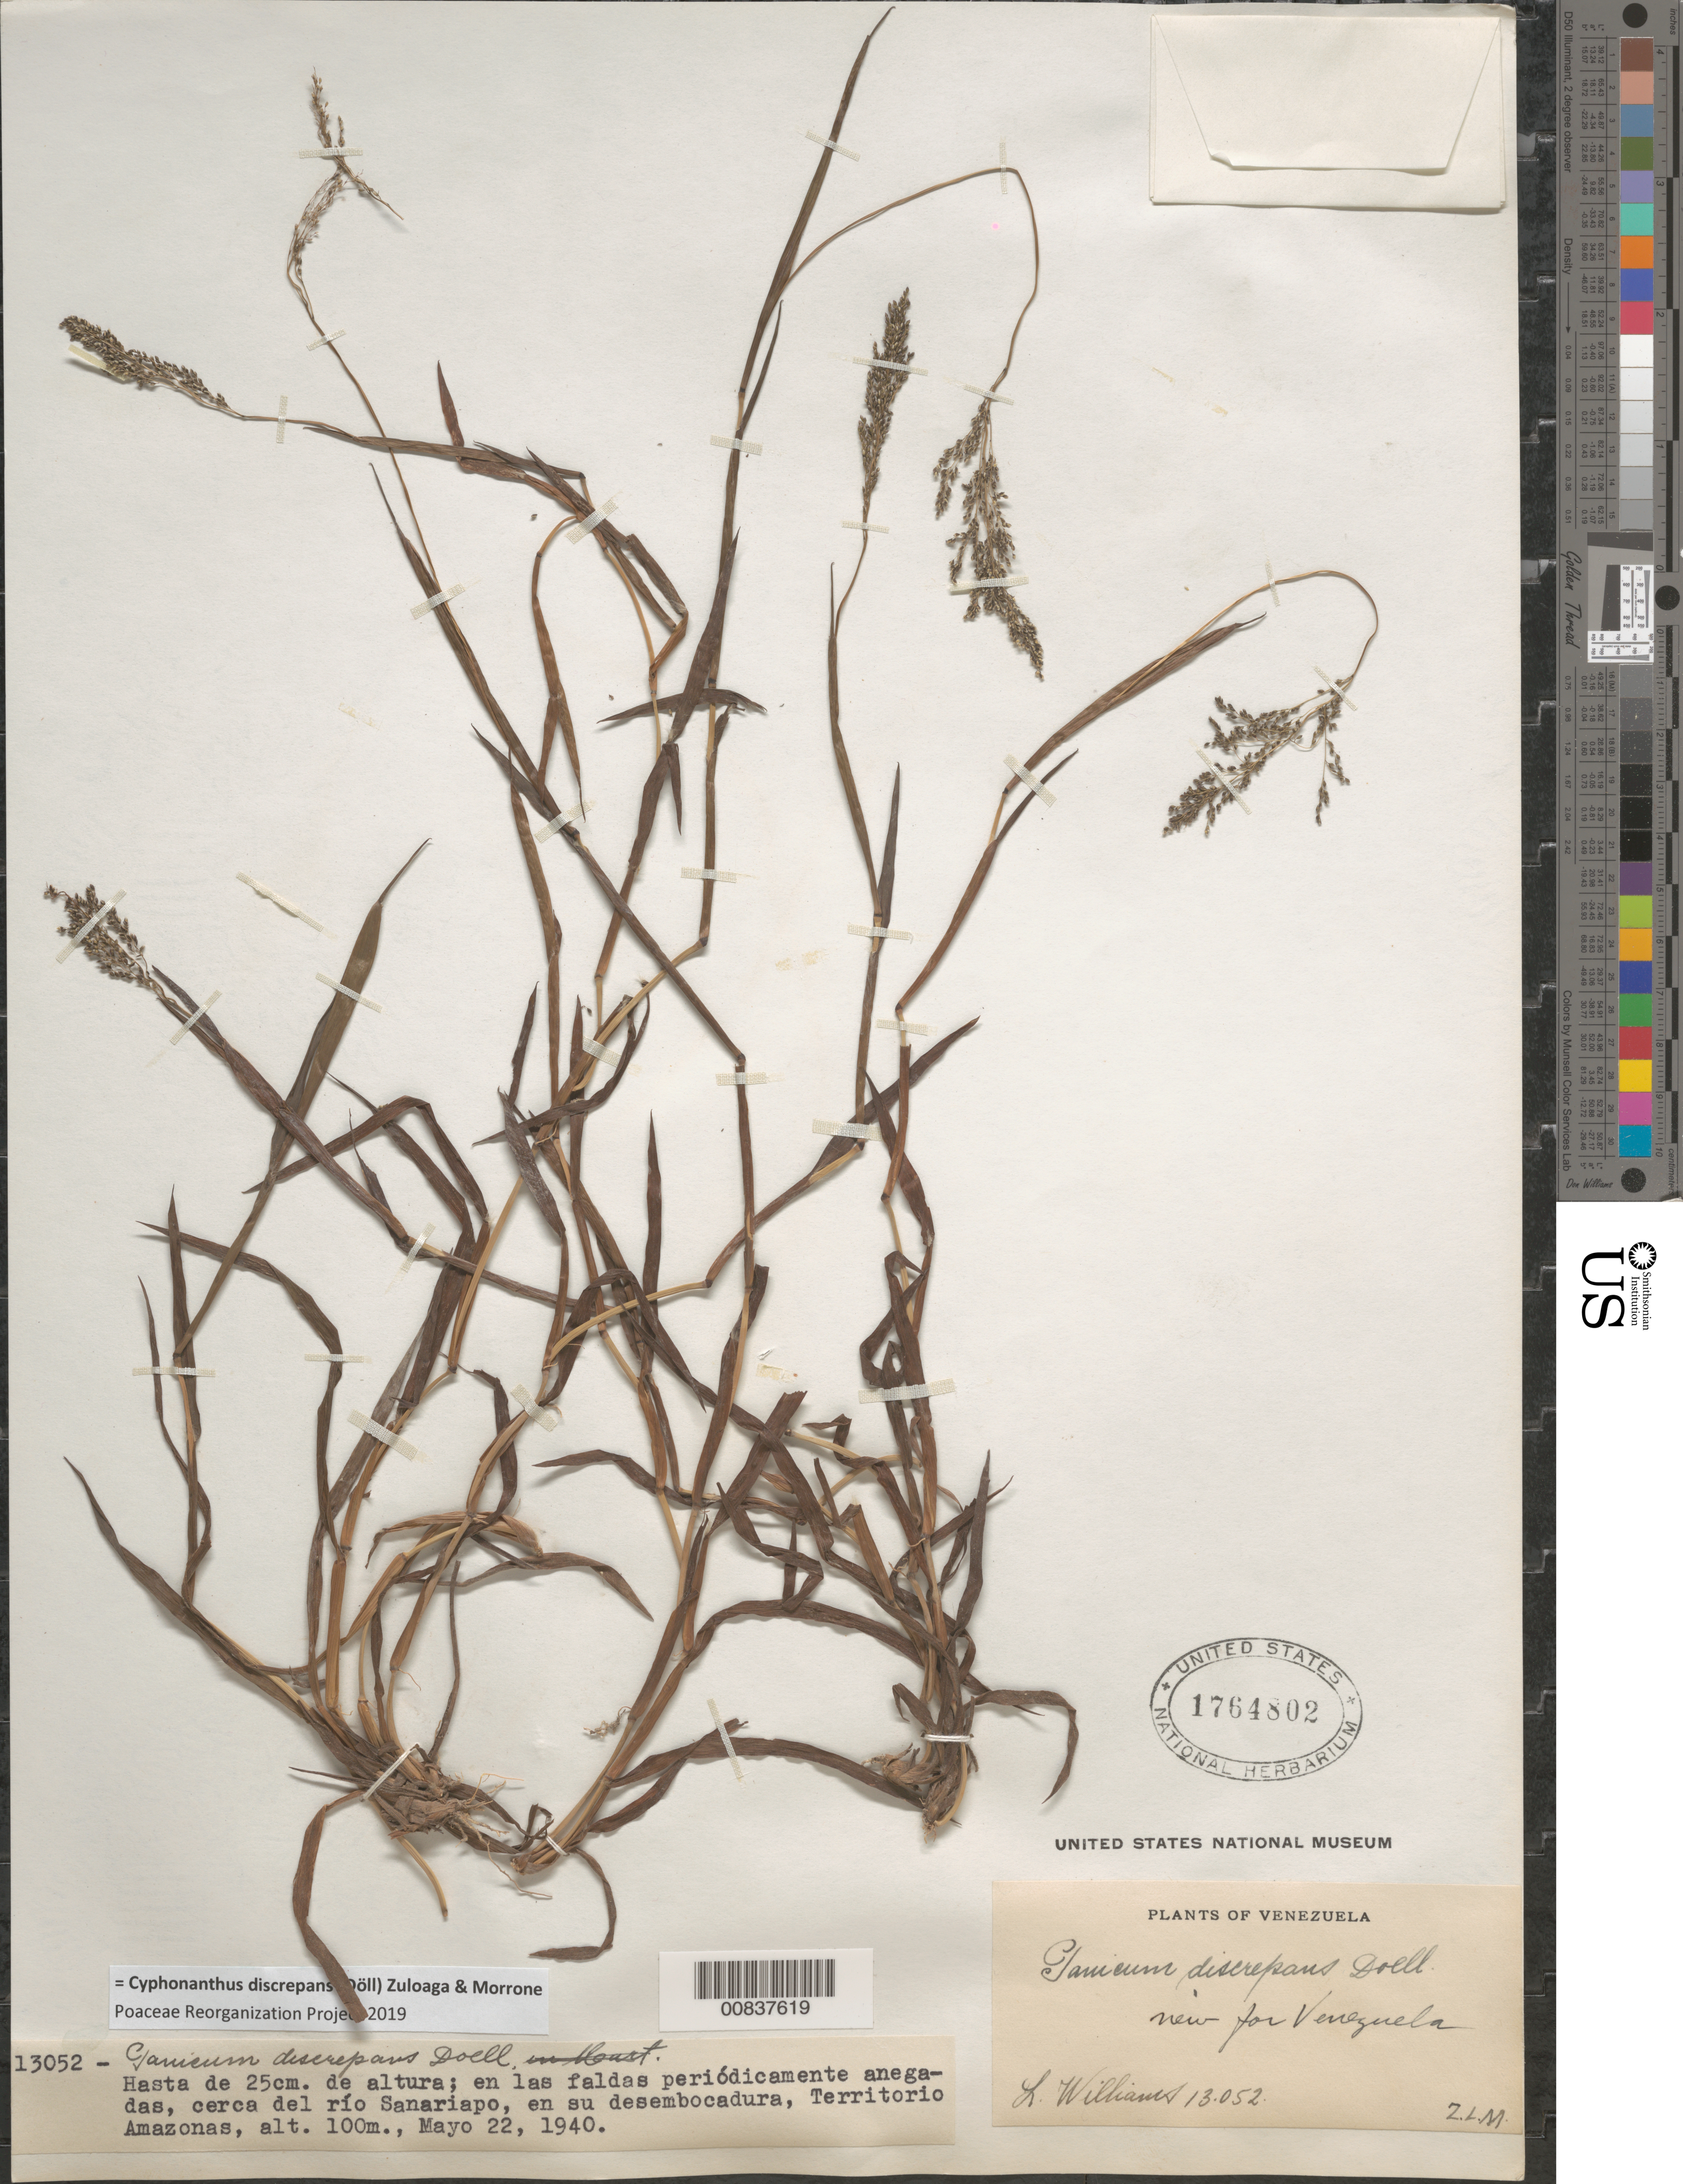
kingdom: Plantae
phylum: Tracheophyta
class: Liliopsida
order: Poales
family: Poaceae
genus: Panicum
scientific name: Panicum discrepans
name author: Döll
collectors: Ll. Williams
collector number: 13052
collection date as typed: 22-May-40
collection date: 1940-05-22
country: Venezuela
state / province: Amazonas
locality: Río Sanariapo, en su desembocadura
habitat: Las faldas periodicamente anegadas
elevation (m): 100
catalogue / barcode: US 1764802